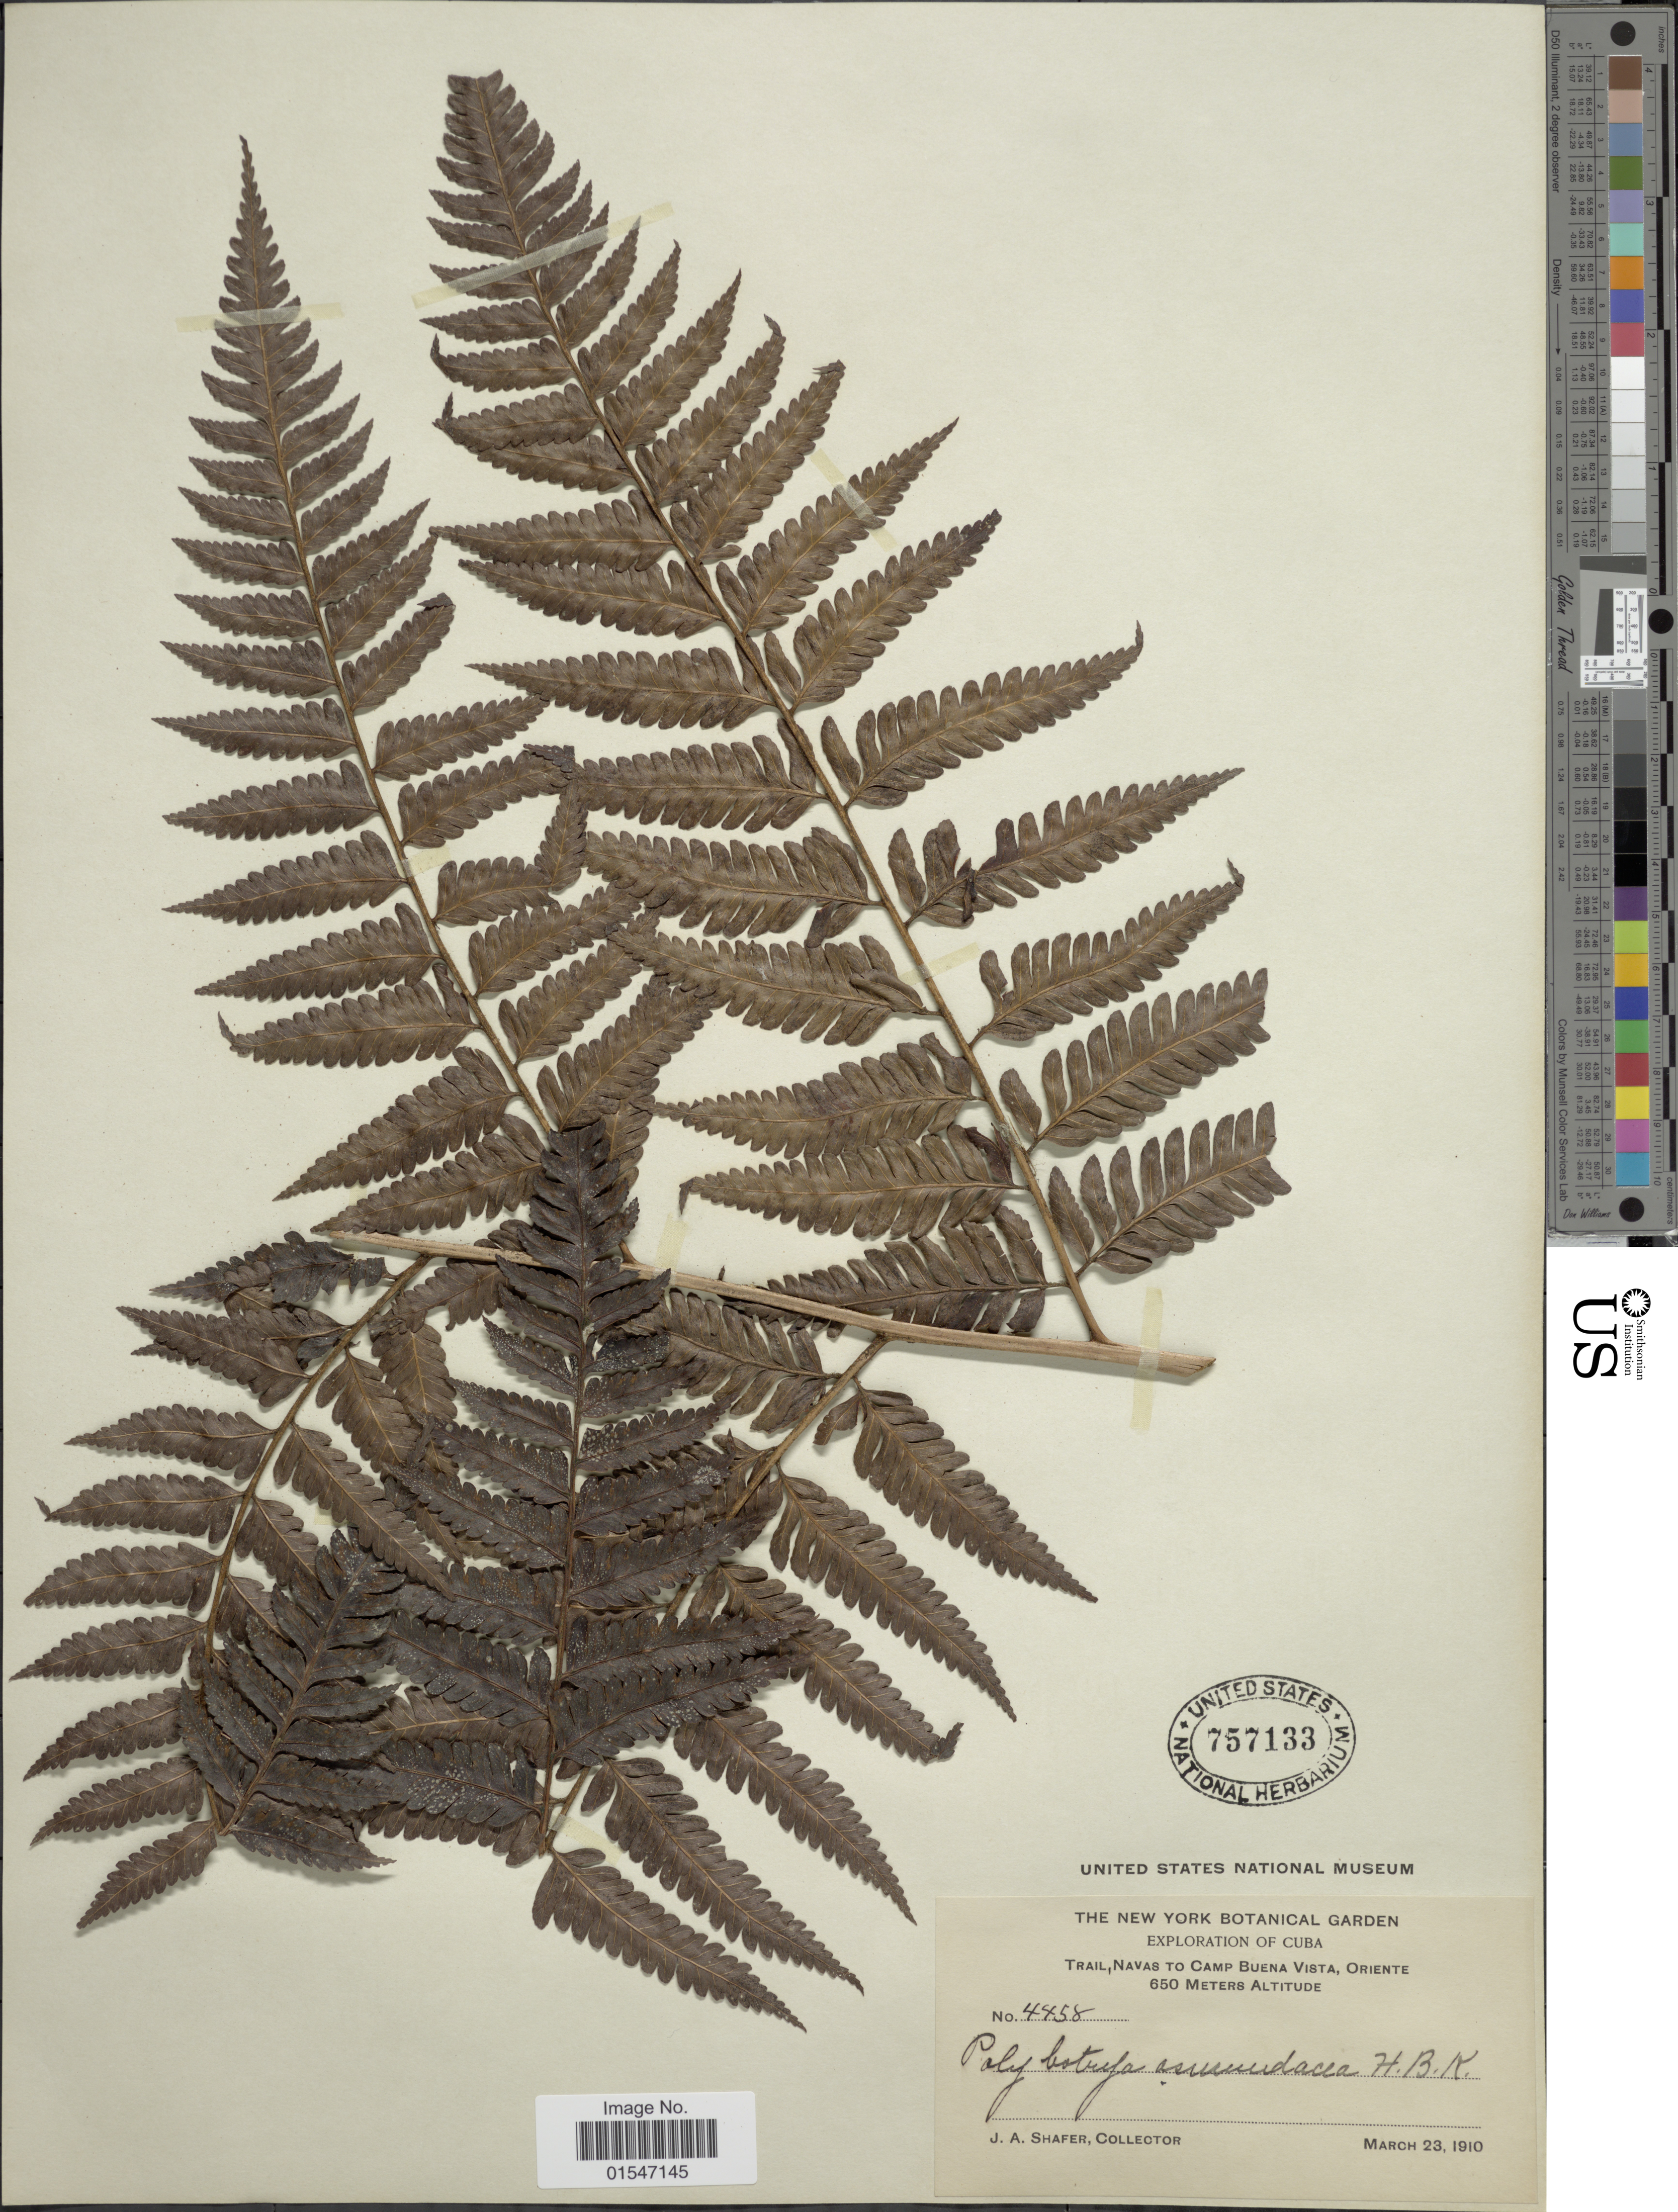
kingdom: Plantae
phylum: Tracheophyta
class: Polypodiopsida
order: Polypodiales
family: Dryopteridaceae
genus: Polybotrya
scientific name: Polybotrya osmundacea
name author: Humb. & Bonpl. ex Willd.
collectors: J. A. Shafer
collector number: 4458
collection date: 1910-03-23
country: Cuba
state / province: Oriente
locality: Trail, Navas to Camp Buena Vista, Oriente.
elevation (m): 650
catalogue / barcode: US 757133